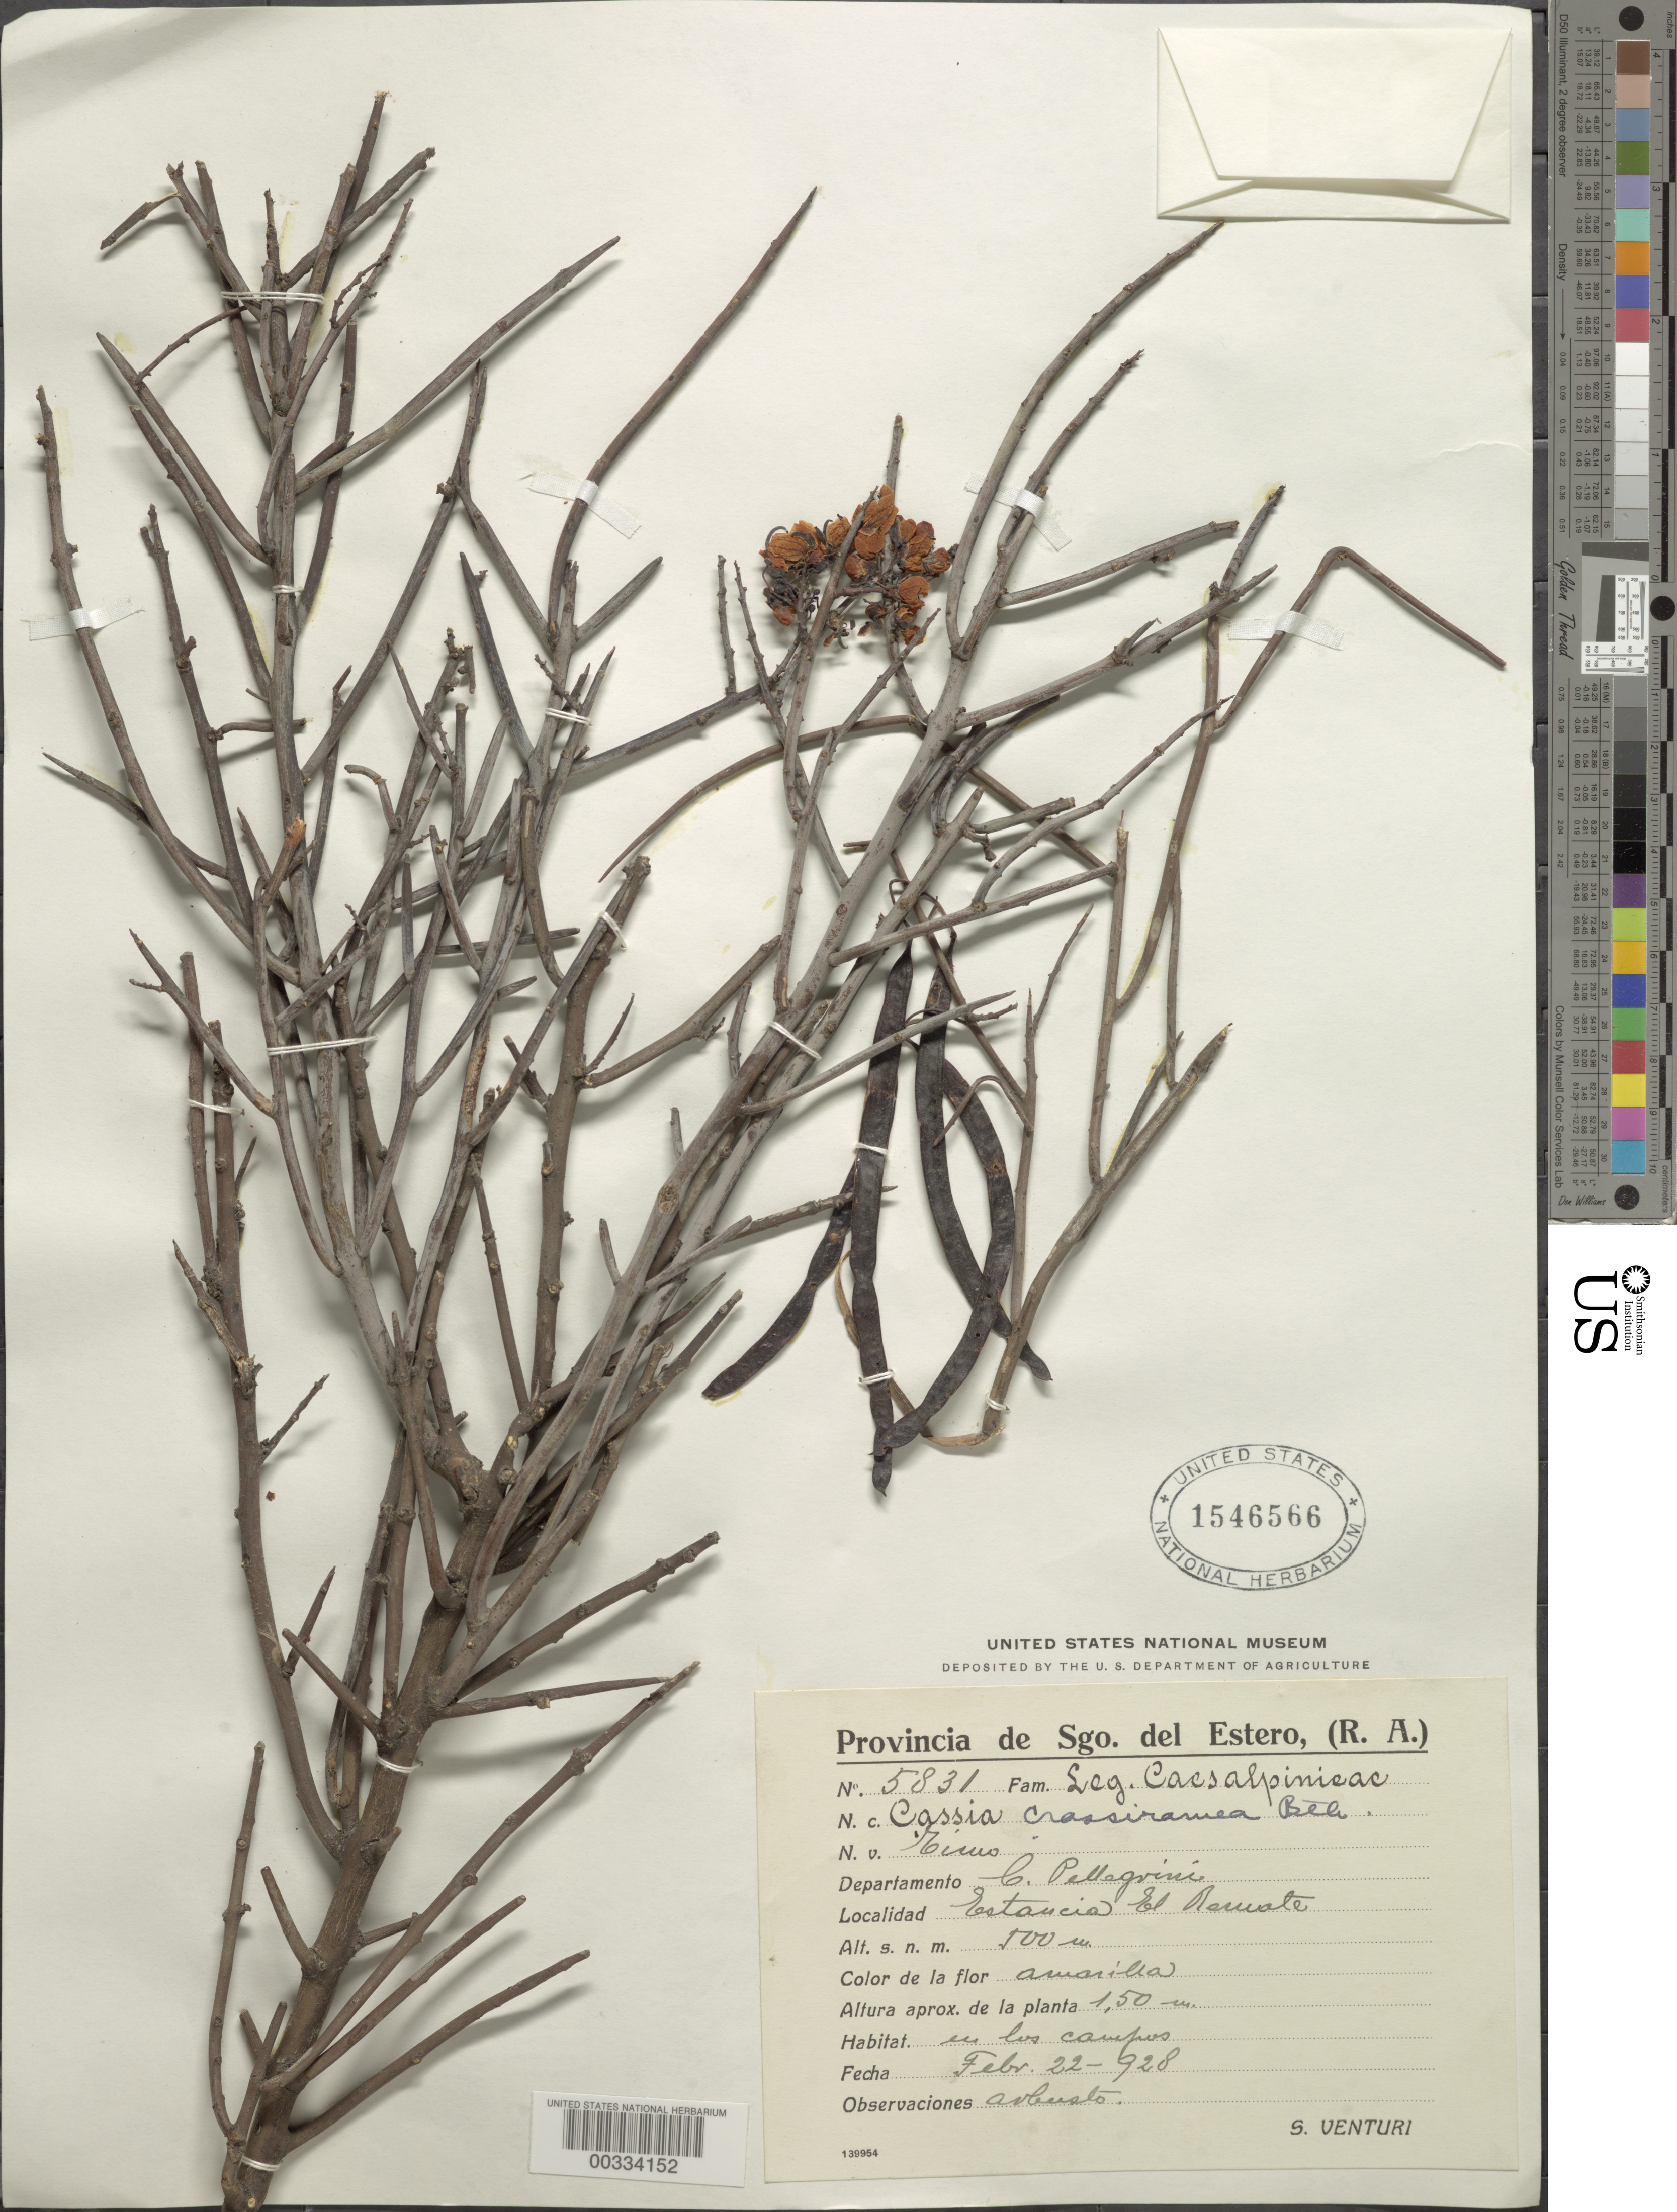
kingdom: Plantae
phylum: Tracheophyta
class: Magnoliopsida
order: Fabales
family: Fabaceae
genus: Senna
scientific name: Senna crassiramea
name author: (Benth.) H.S. Irwin & Barneby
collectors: S. Venturi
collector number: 5831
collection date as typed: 22 Feb 1928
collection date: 1928-02-22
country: Argentina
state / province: Santiago del Estero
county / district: Pellegrini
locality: Estancia el Remate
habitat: Campo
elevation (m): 500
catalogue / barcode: US 1546566